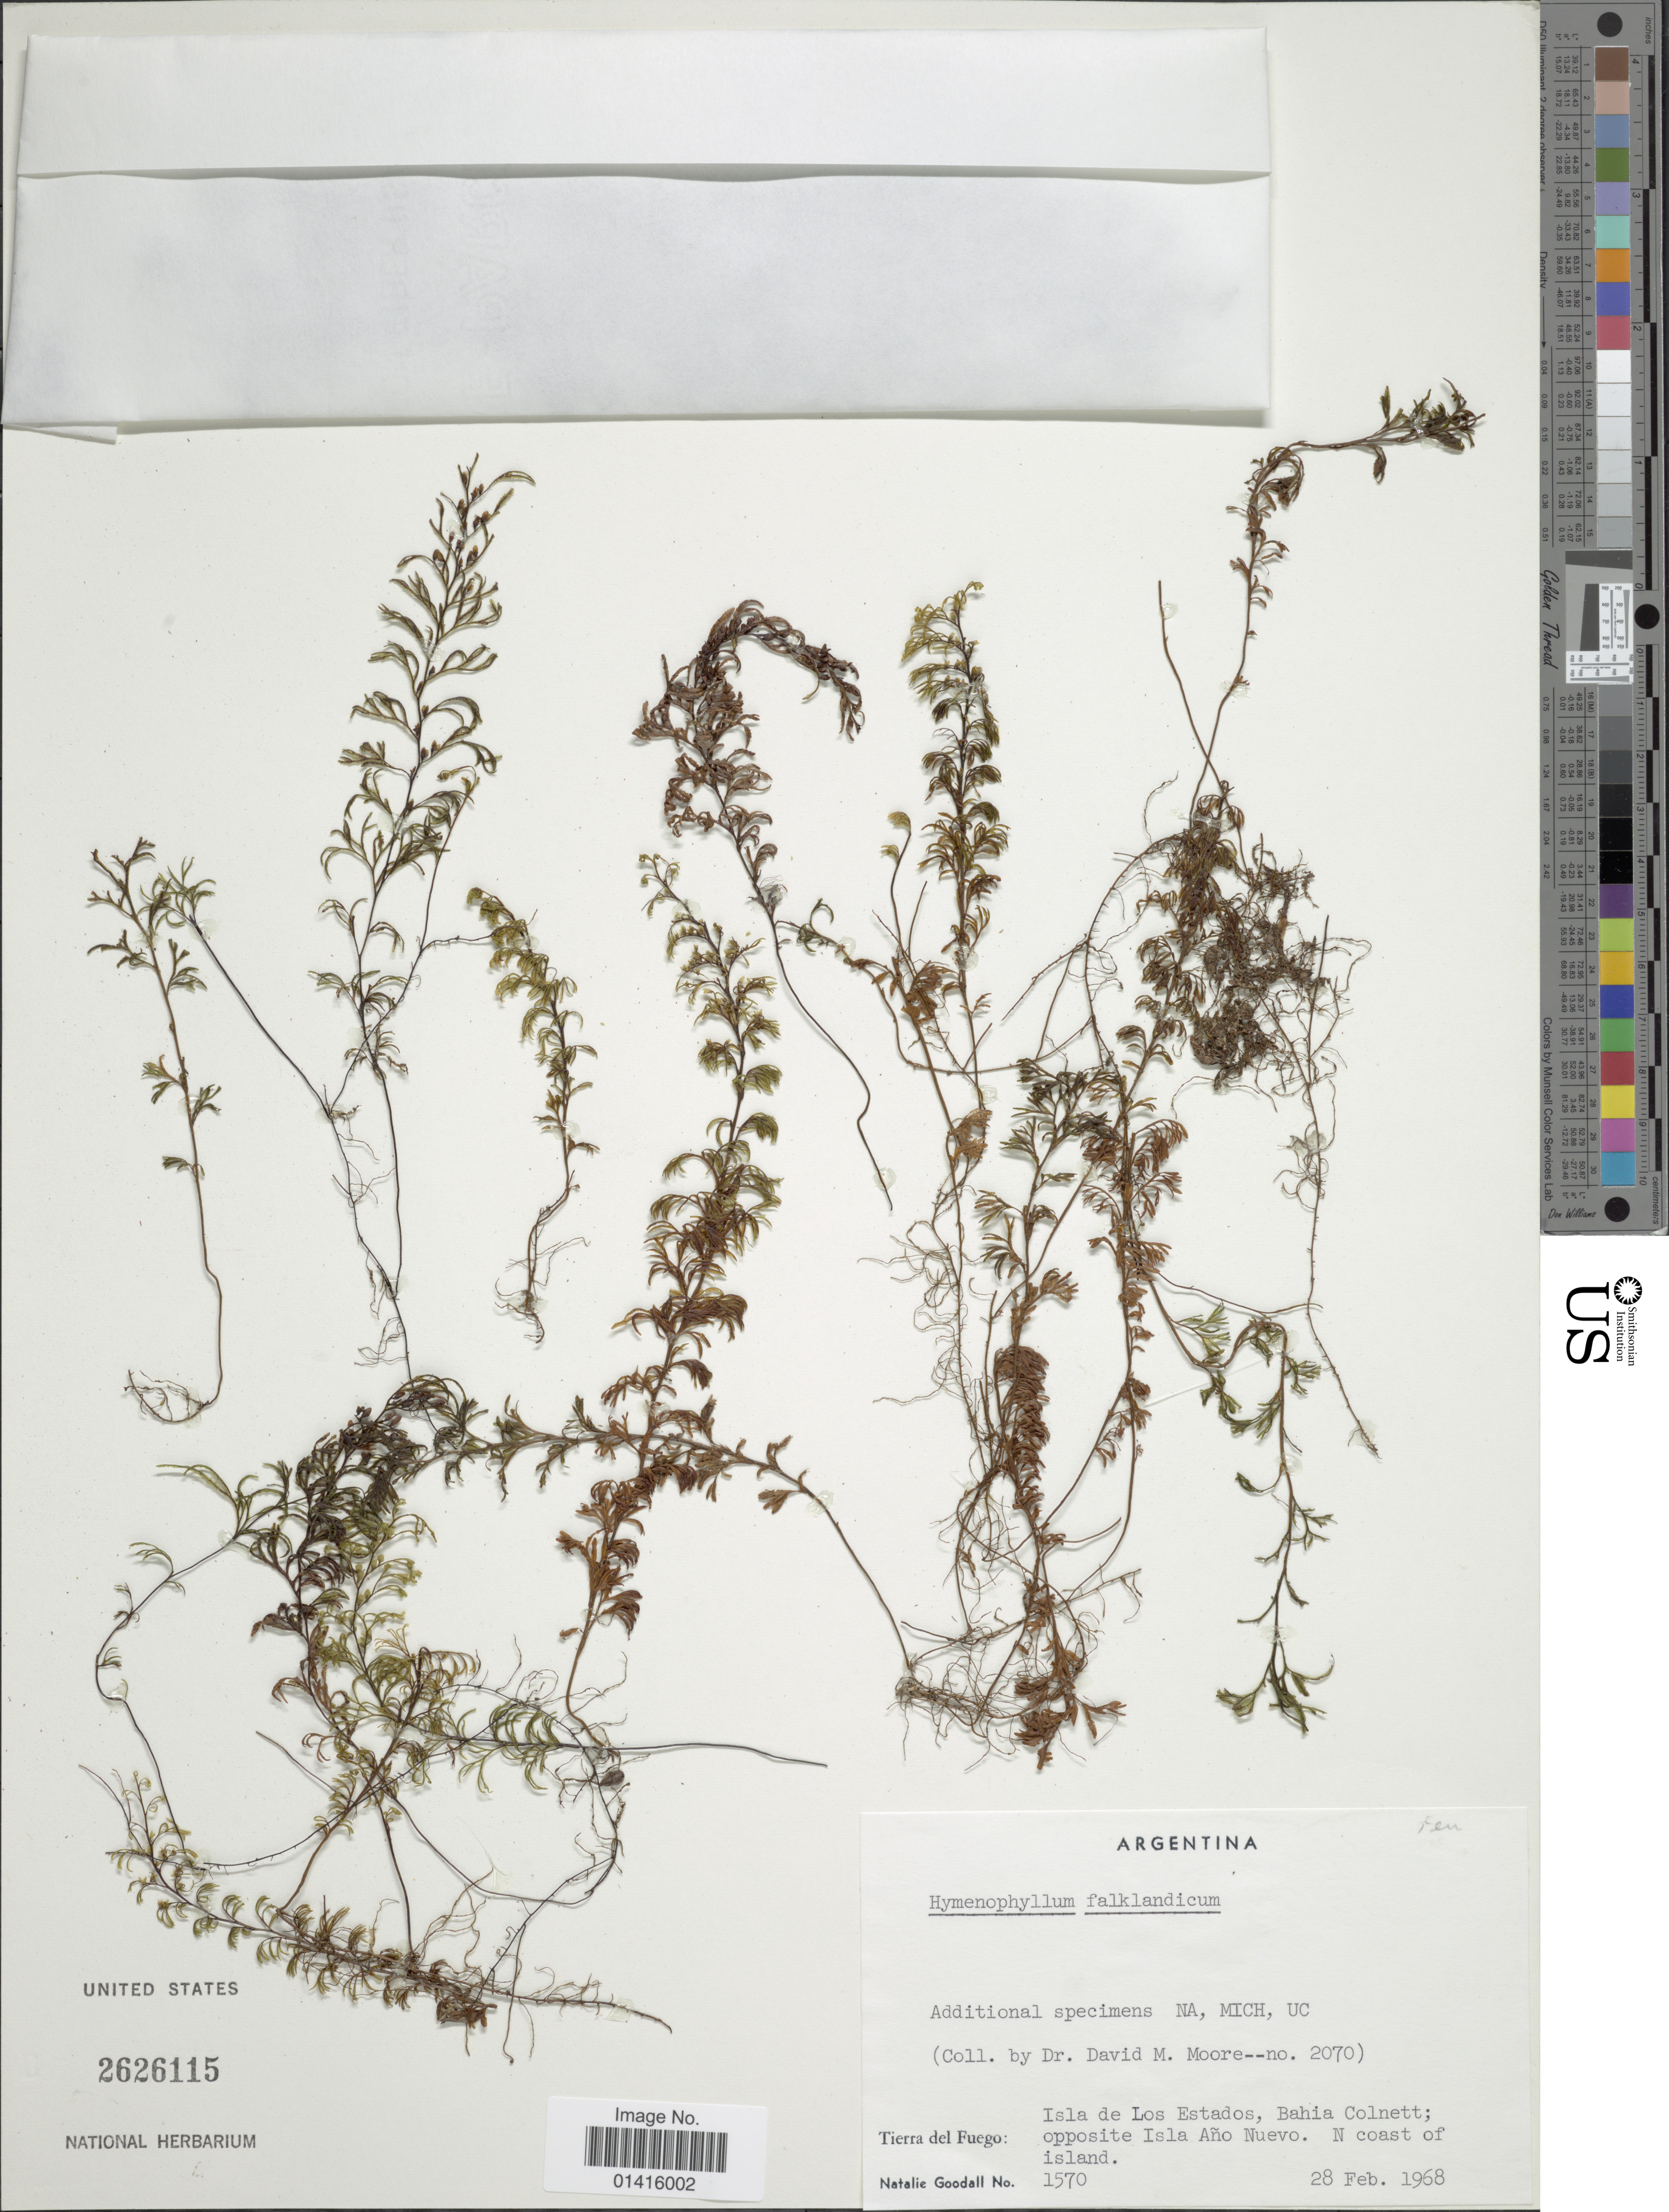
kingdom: Plantae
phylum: Tracheophyta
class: Polypodiopsida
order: Hymenophyllales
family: Hymenophyllaceae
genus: Hymenophyllum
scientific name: Hymenophyllum falklandicum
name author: Baker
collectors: N. Goodall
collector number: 1570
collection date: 1968-02-28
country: Argentina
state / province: Tierra del Fuego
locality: Tierra del Fuego: Isla de Los Estados, Bahia Colnett; opposite Isla Ano Nuevo, N coast of island.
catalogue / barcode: US 2626115